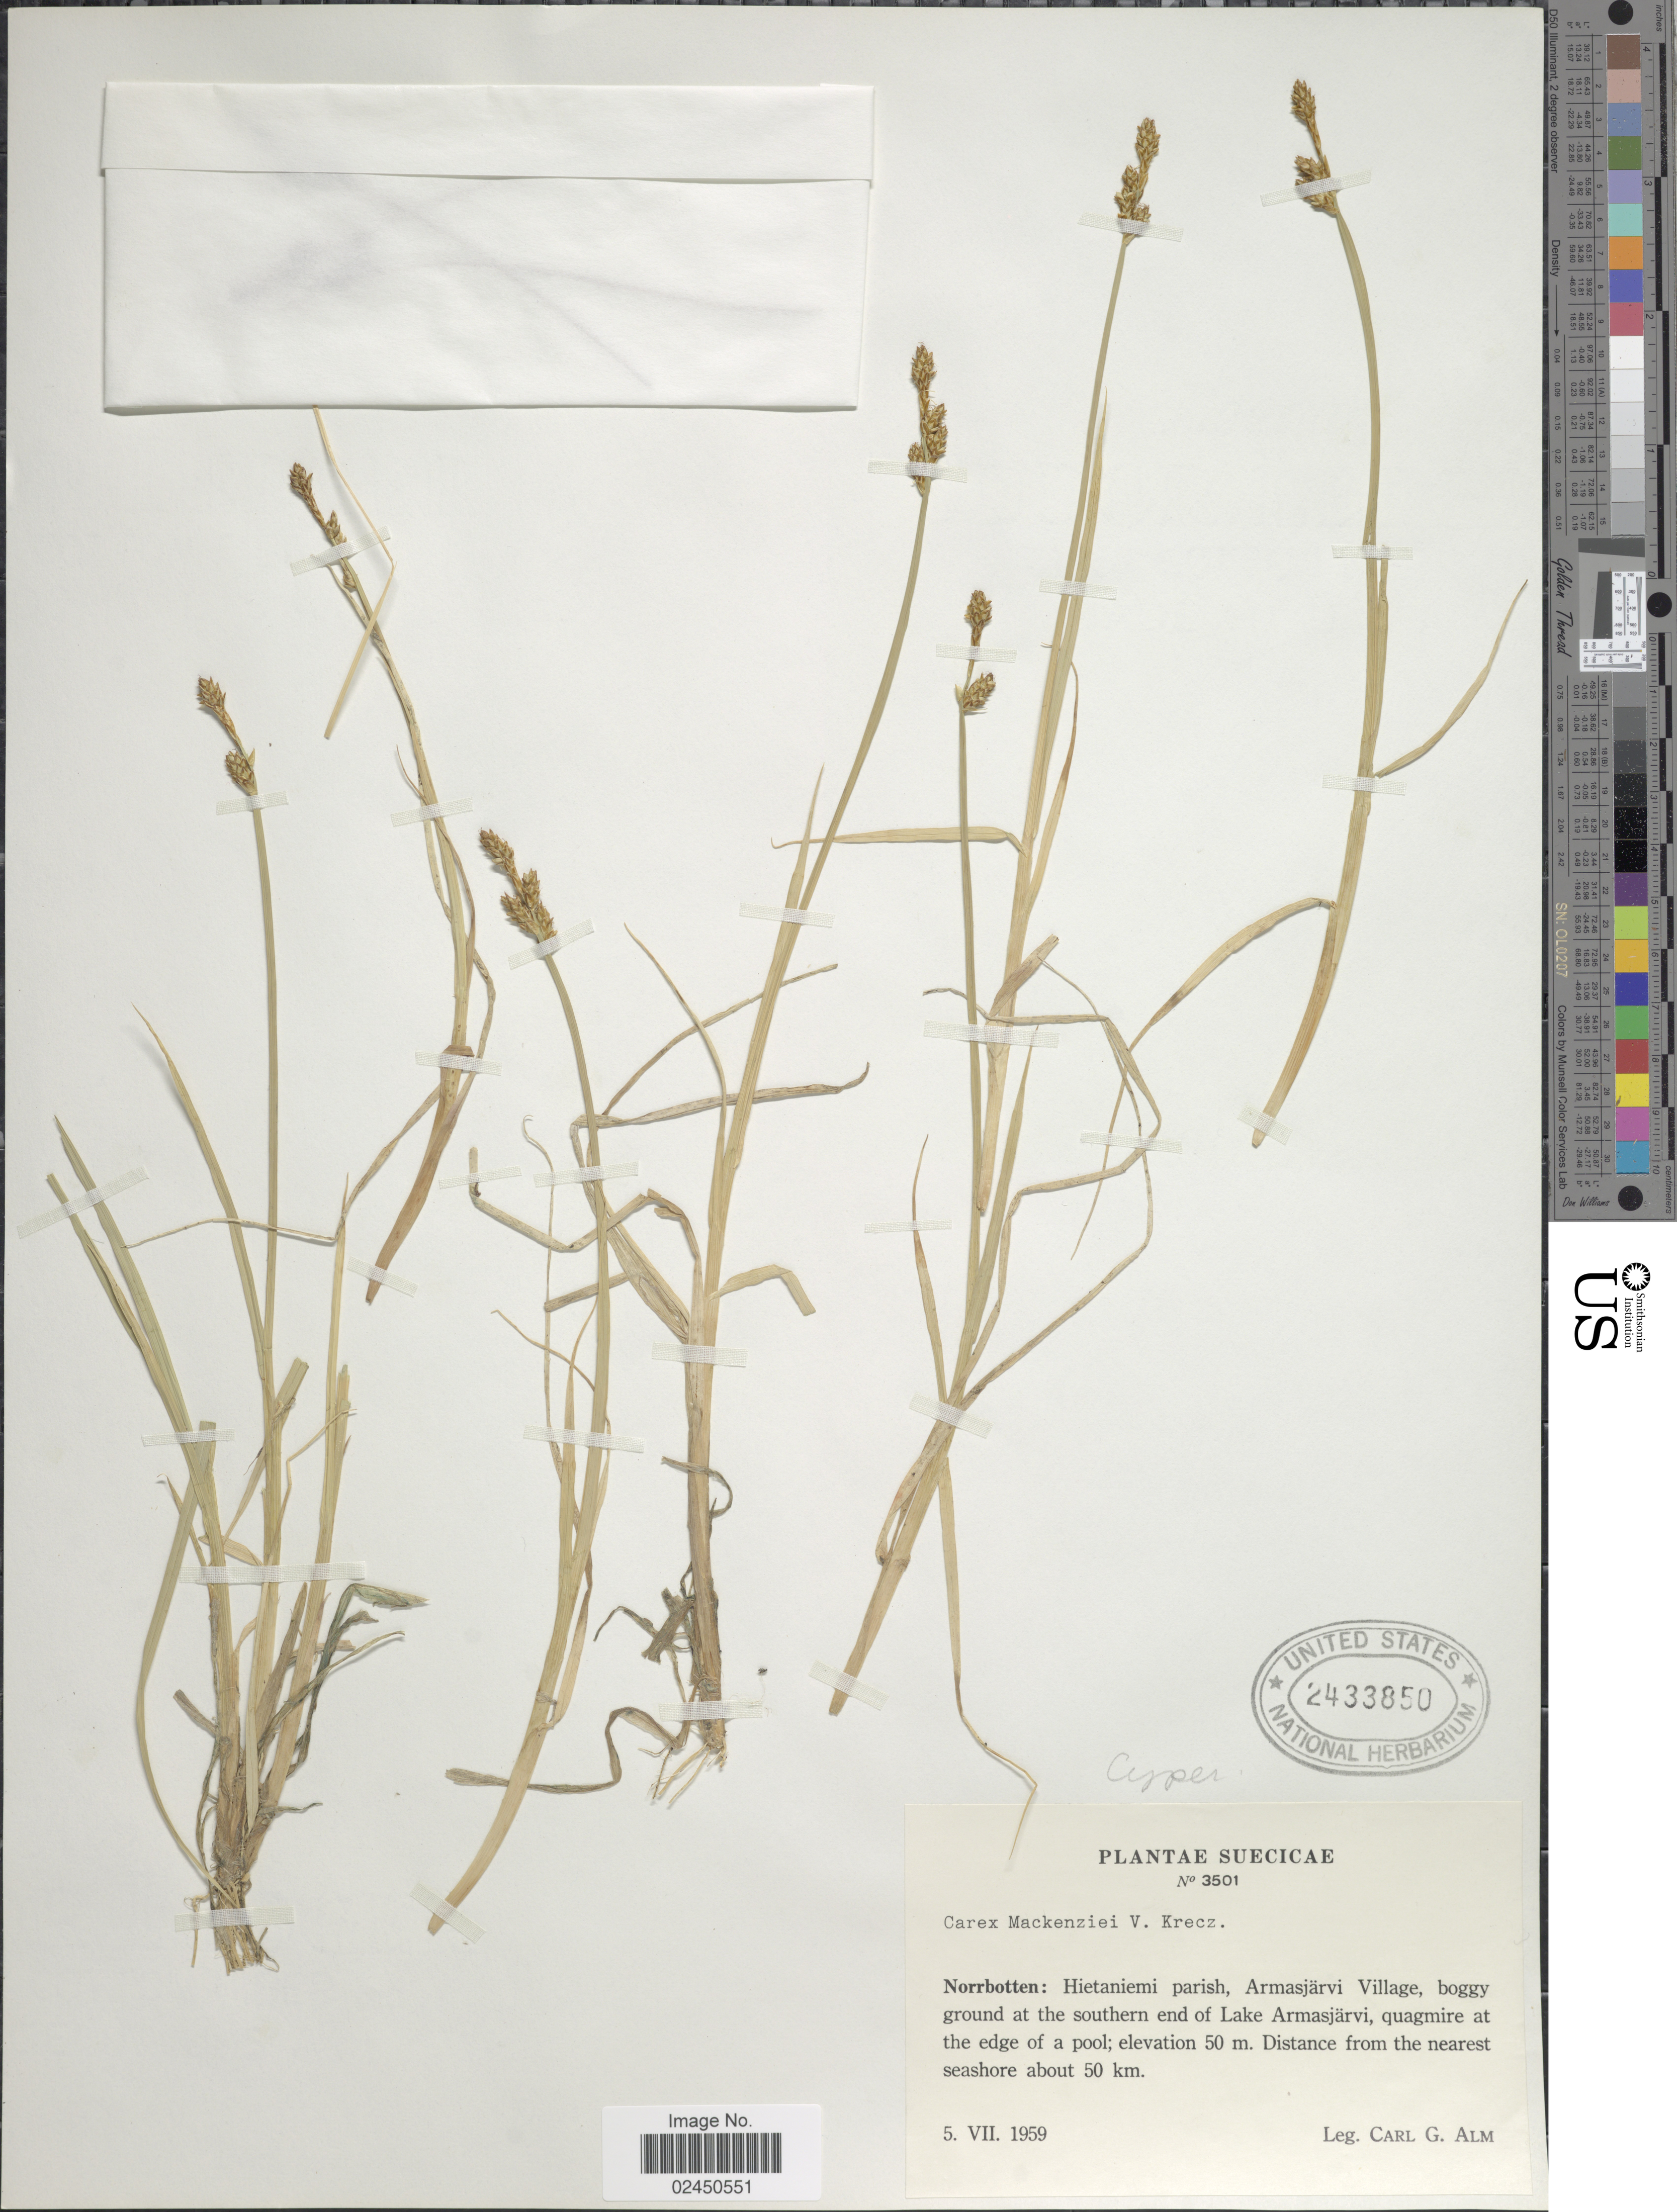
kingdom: Plantae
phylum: Tracheophyta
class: Liliopsida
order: Poales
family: Cyperaceae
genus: Carex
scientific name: Carex mackenziei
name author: V.I. Krecz.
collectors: C. G. Alm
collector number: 3501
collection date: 1959-07-05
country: Sweden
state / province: Norrbotten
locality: Suecicae. Norrbotten: Hietaniemi parish, Armasjarvi Village, boggy ground at the southern end of Lake Armasjarvi, quagmire at the edge of a pool. Distance from the nearest seashore about 50 km.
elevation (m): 50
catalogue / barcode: US 2433850